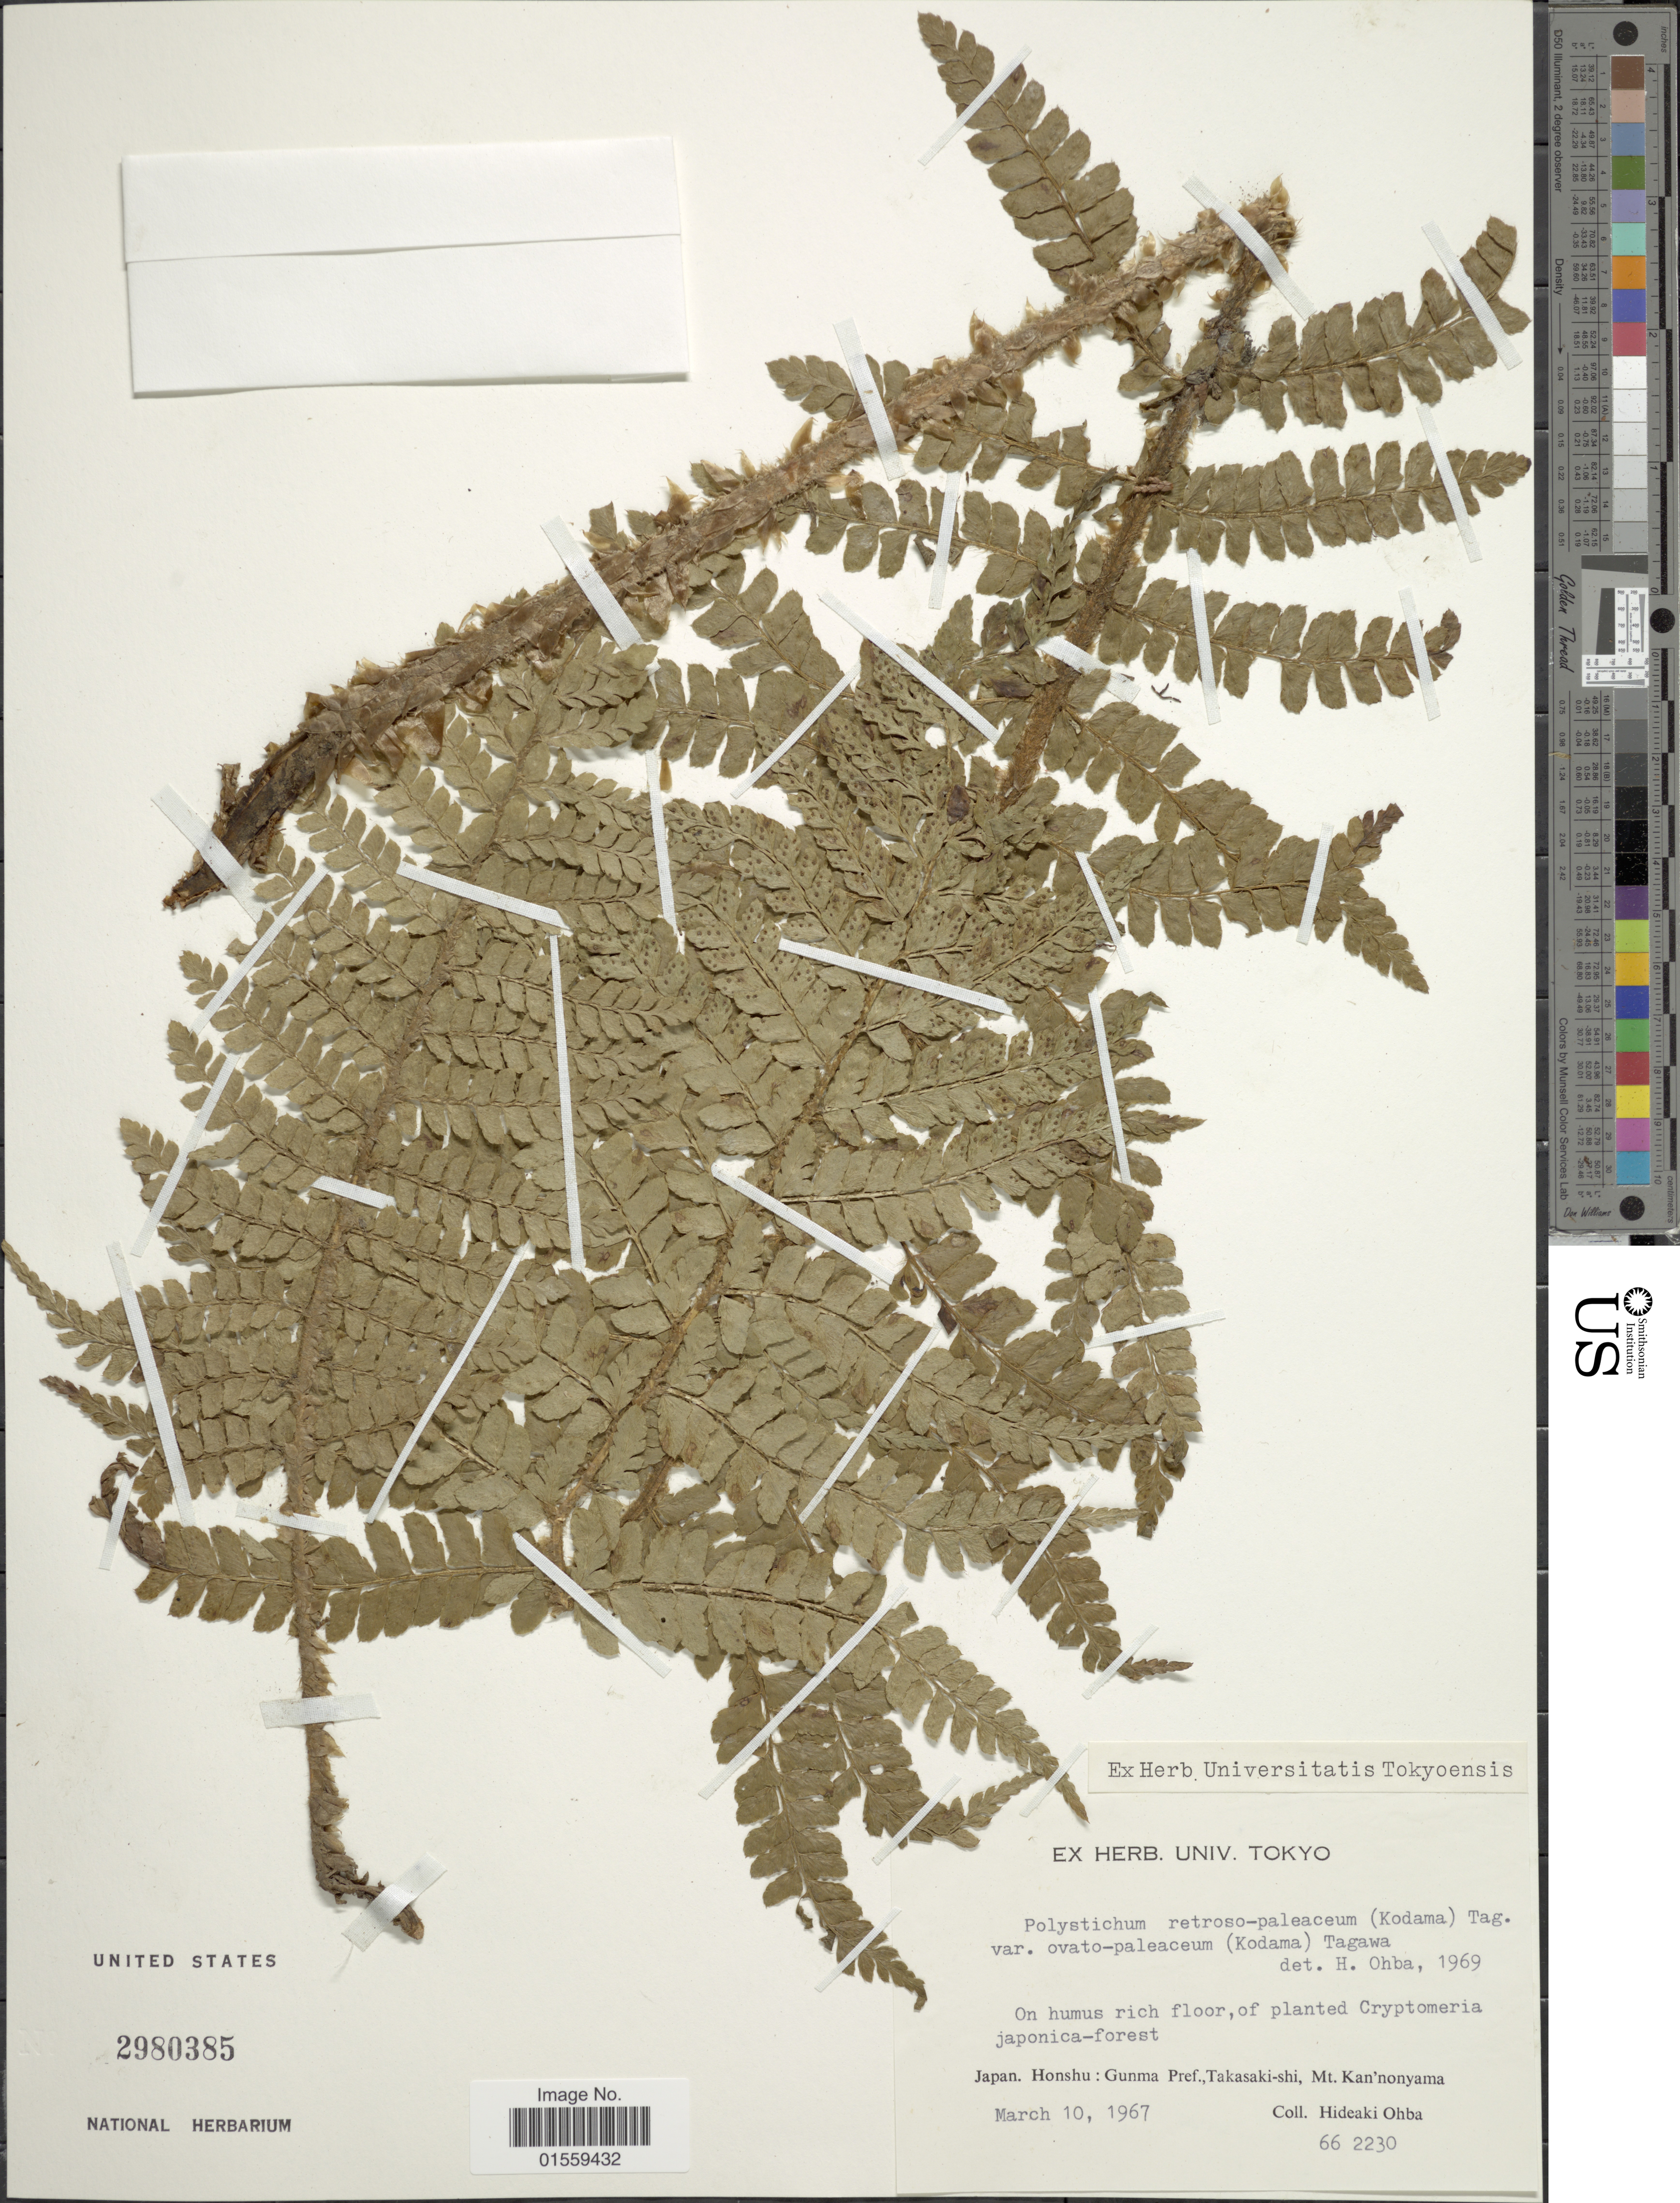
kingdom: Plantae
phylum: Tracheophyta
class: Polypodiopsida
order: Polypodiales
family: Dryopteridaceae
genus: Polystichum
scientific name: Polystichum retrosopaleaceum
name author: (Kodama) Tagawa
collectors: H. Ohba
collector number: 662230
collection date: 1967-03-10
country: Japan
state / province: Gunma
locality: On humus rich floor, of planted Crypomeria japonica-forest, Japan, Honshu: Gunma Pref., takasaki-shi, Mt. kan'nonyama.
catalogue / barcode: US 2980385